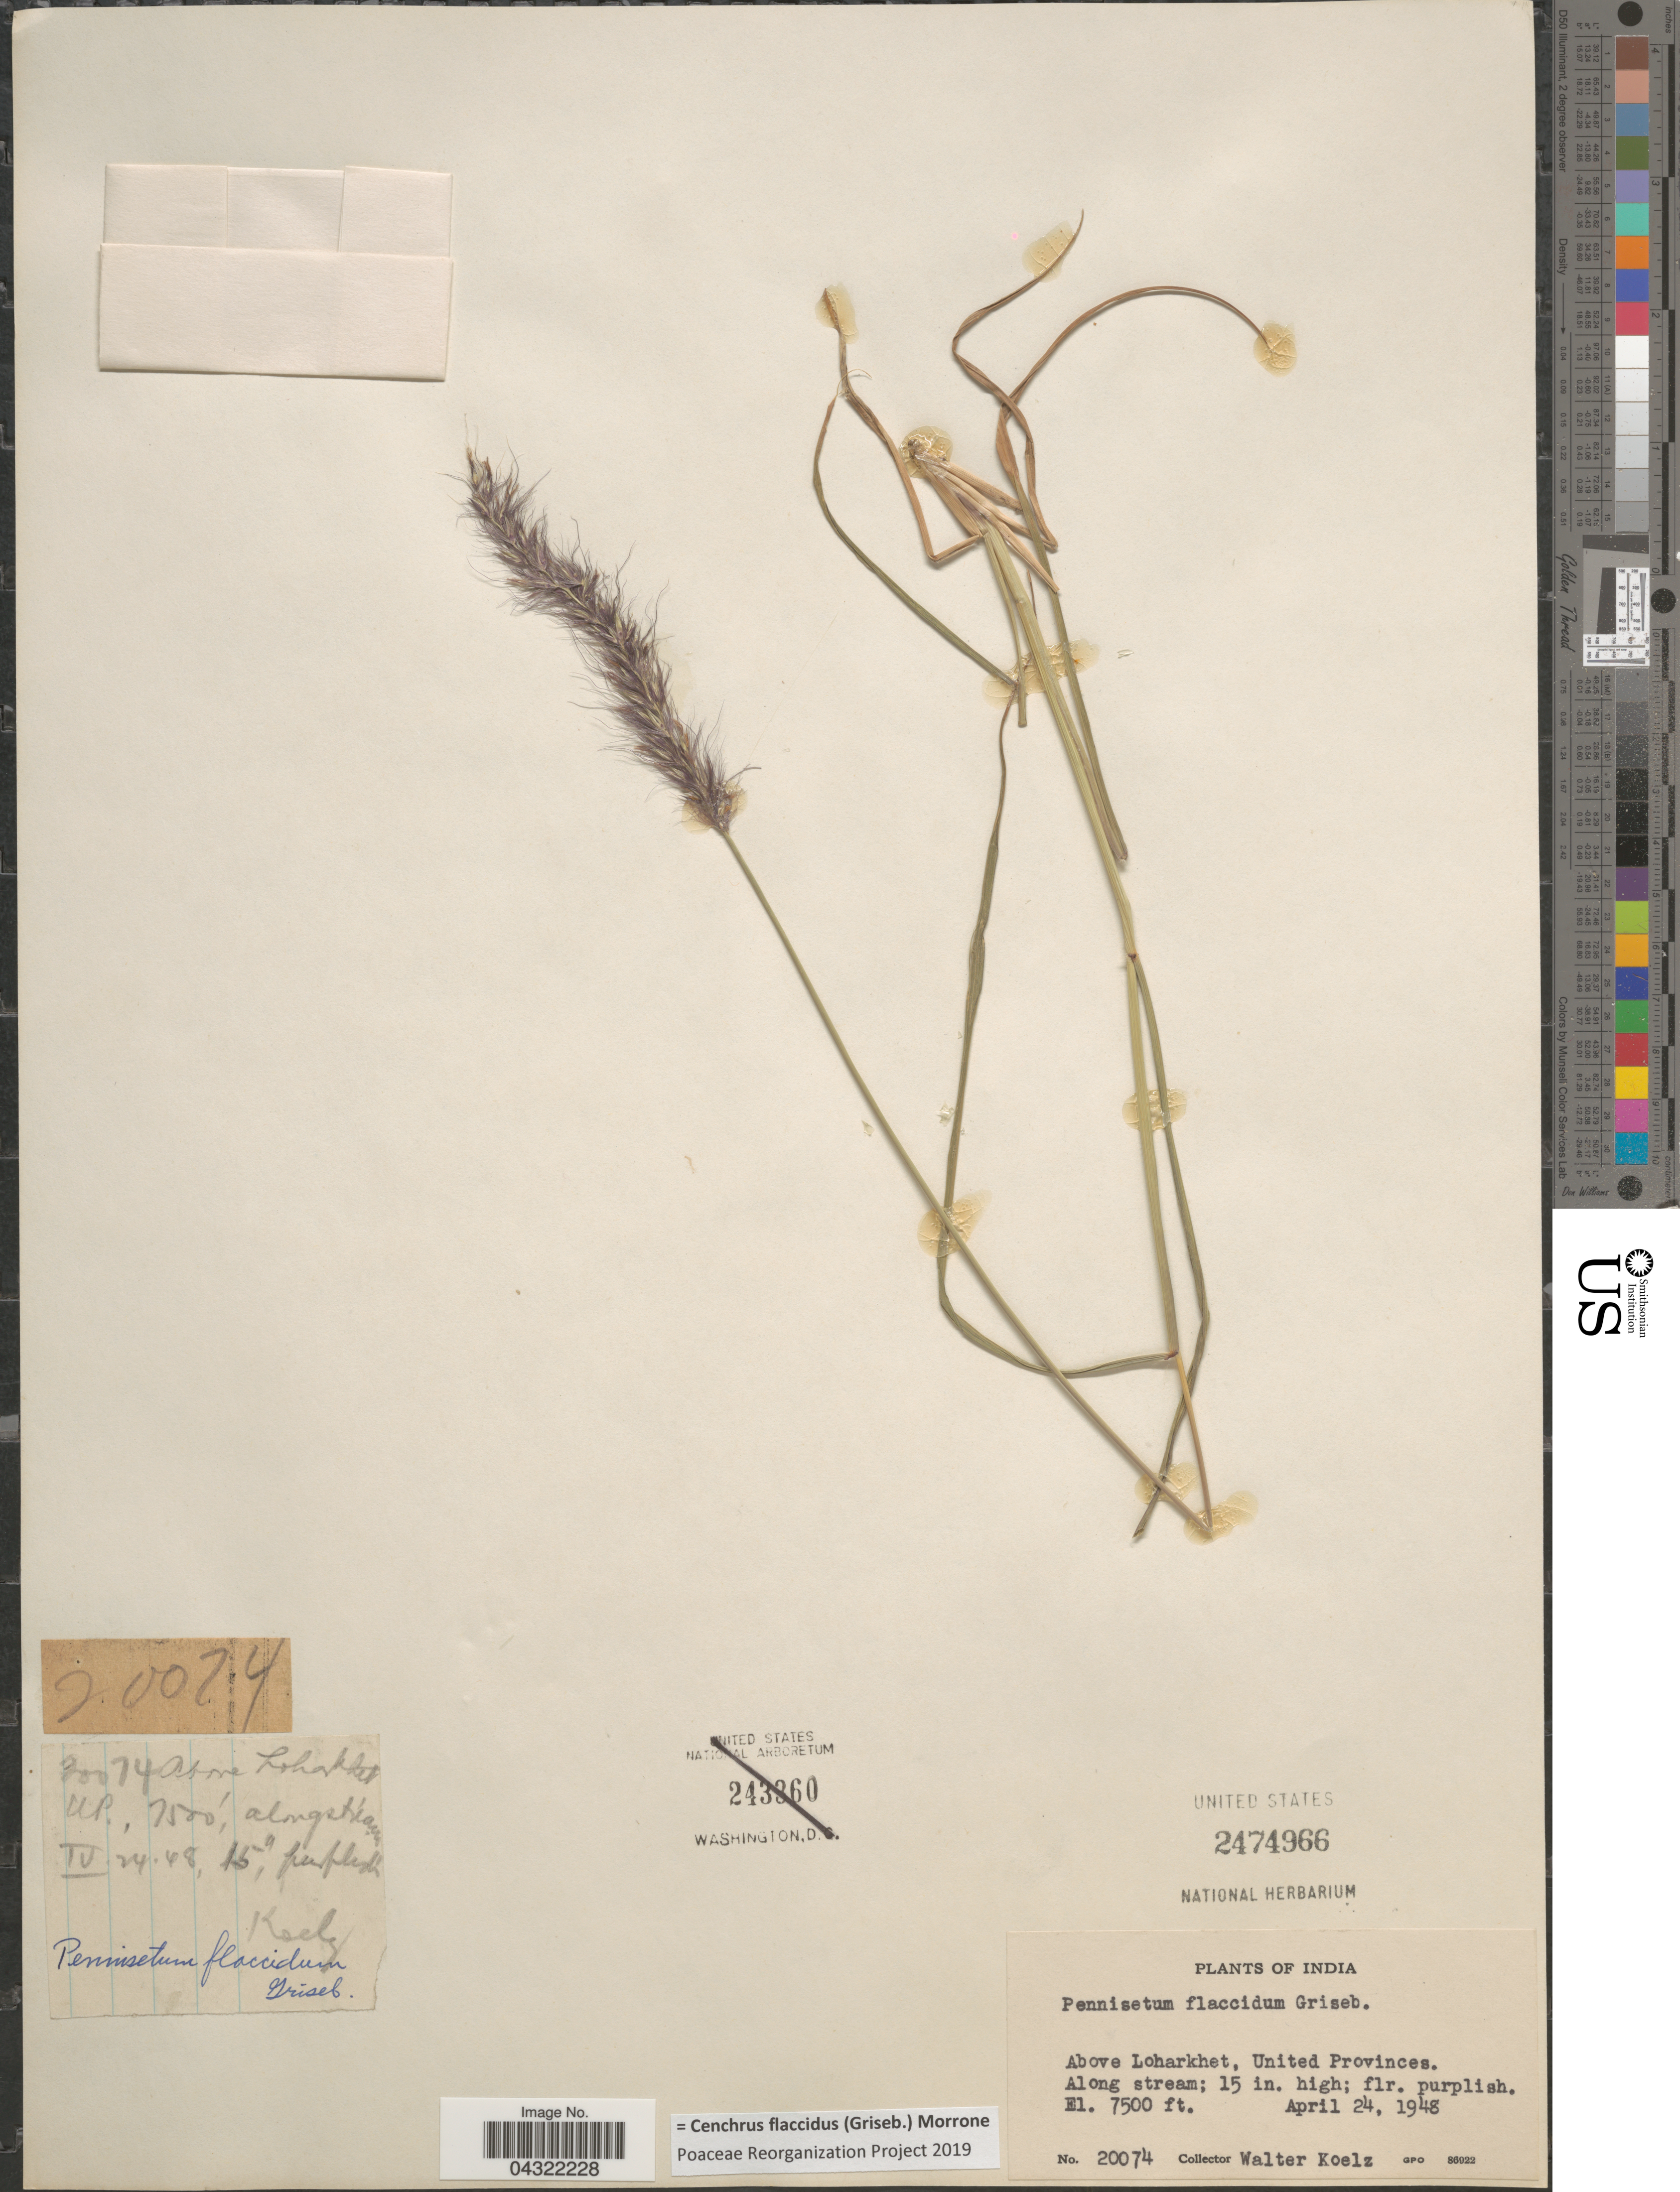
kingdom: Plantae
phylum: Tracheophyta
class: Liliopsida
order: Poales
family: Poaceae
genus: Cenchrus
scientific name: Cenchrus flaccidus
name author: (Griseb.) Morrone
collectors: W. N. Koelz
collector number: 20074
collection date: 1948-04-24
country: India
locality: Above Loharkhet, United Provinces.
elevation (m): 2286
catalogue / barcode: US 2474966